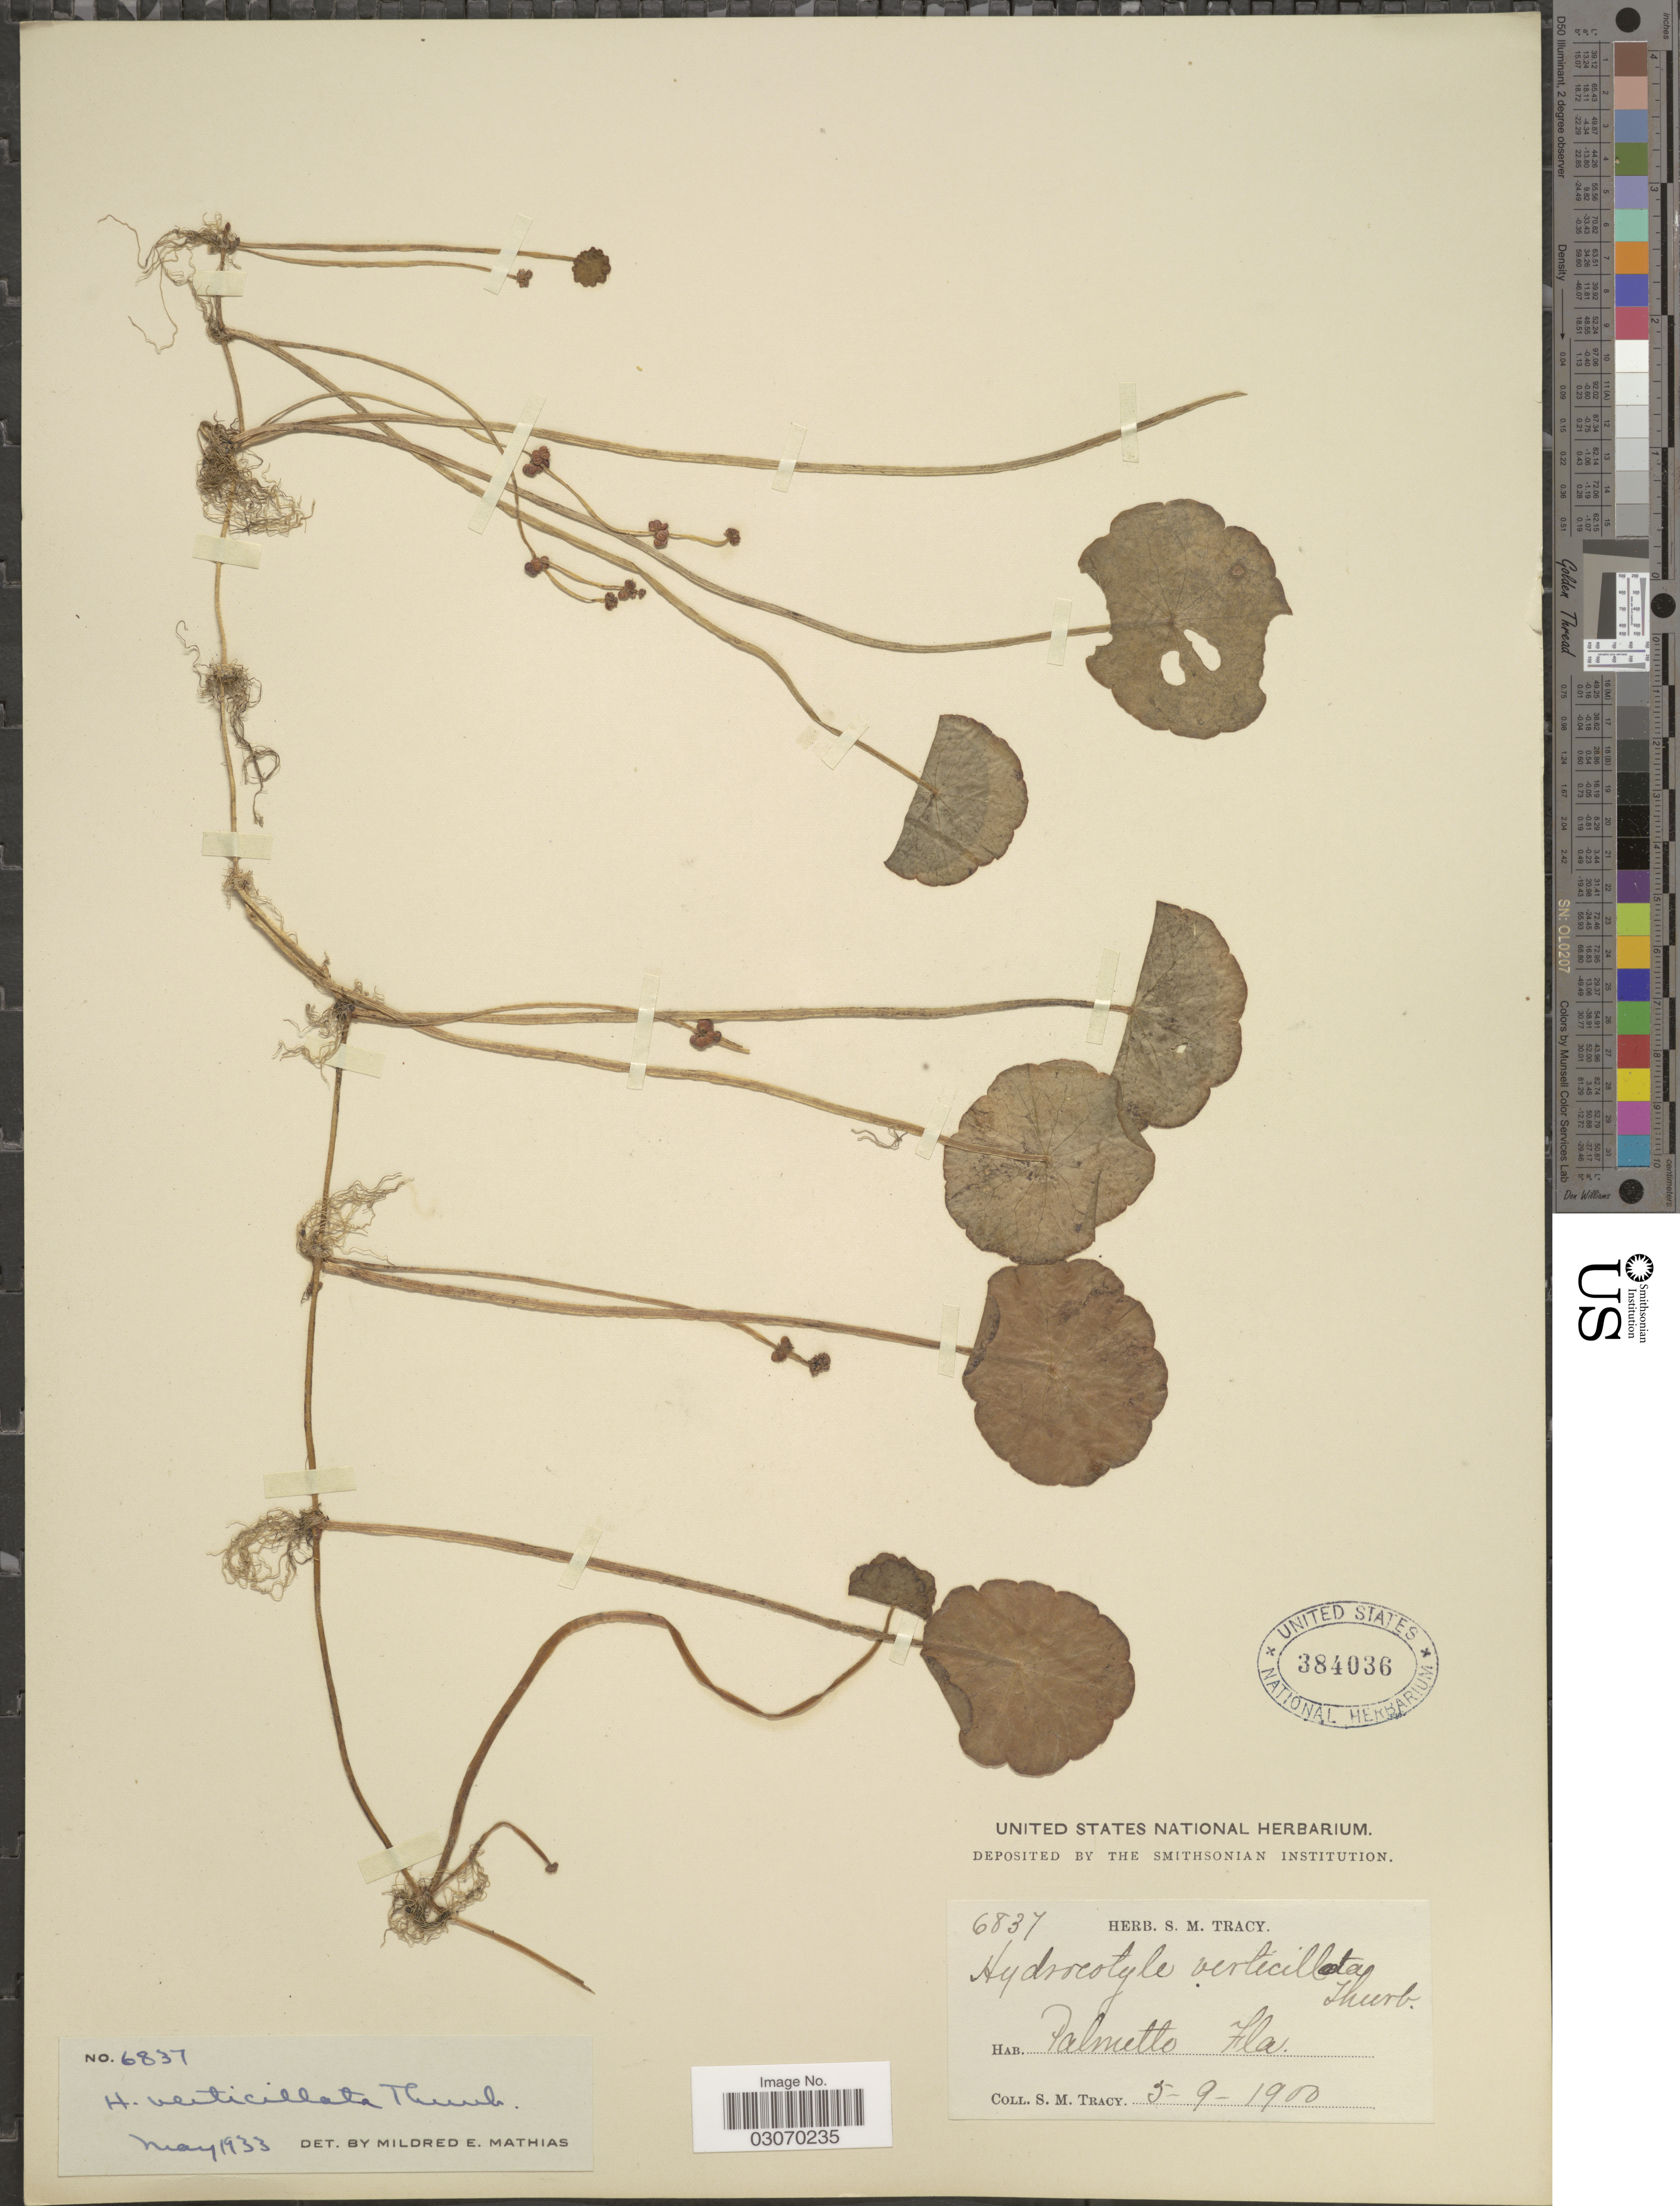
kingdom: Plantae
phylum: Tracheophyta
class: Magnoliopsida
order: Apiales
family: Araliaceae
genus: Hydrocotyle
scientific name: Hydrocotyle verticillata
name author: Thunb.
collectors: S. M. Tracy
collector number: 6837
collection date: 1900-05-09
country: United States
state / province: Florida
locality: Palmetto Fla.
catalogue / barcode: US 384036